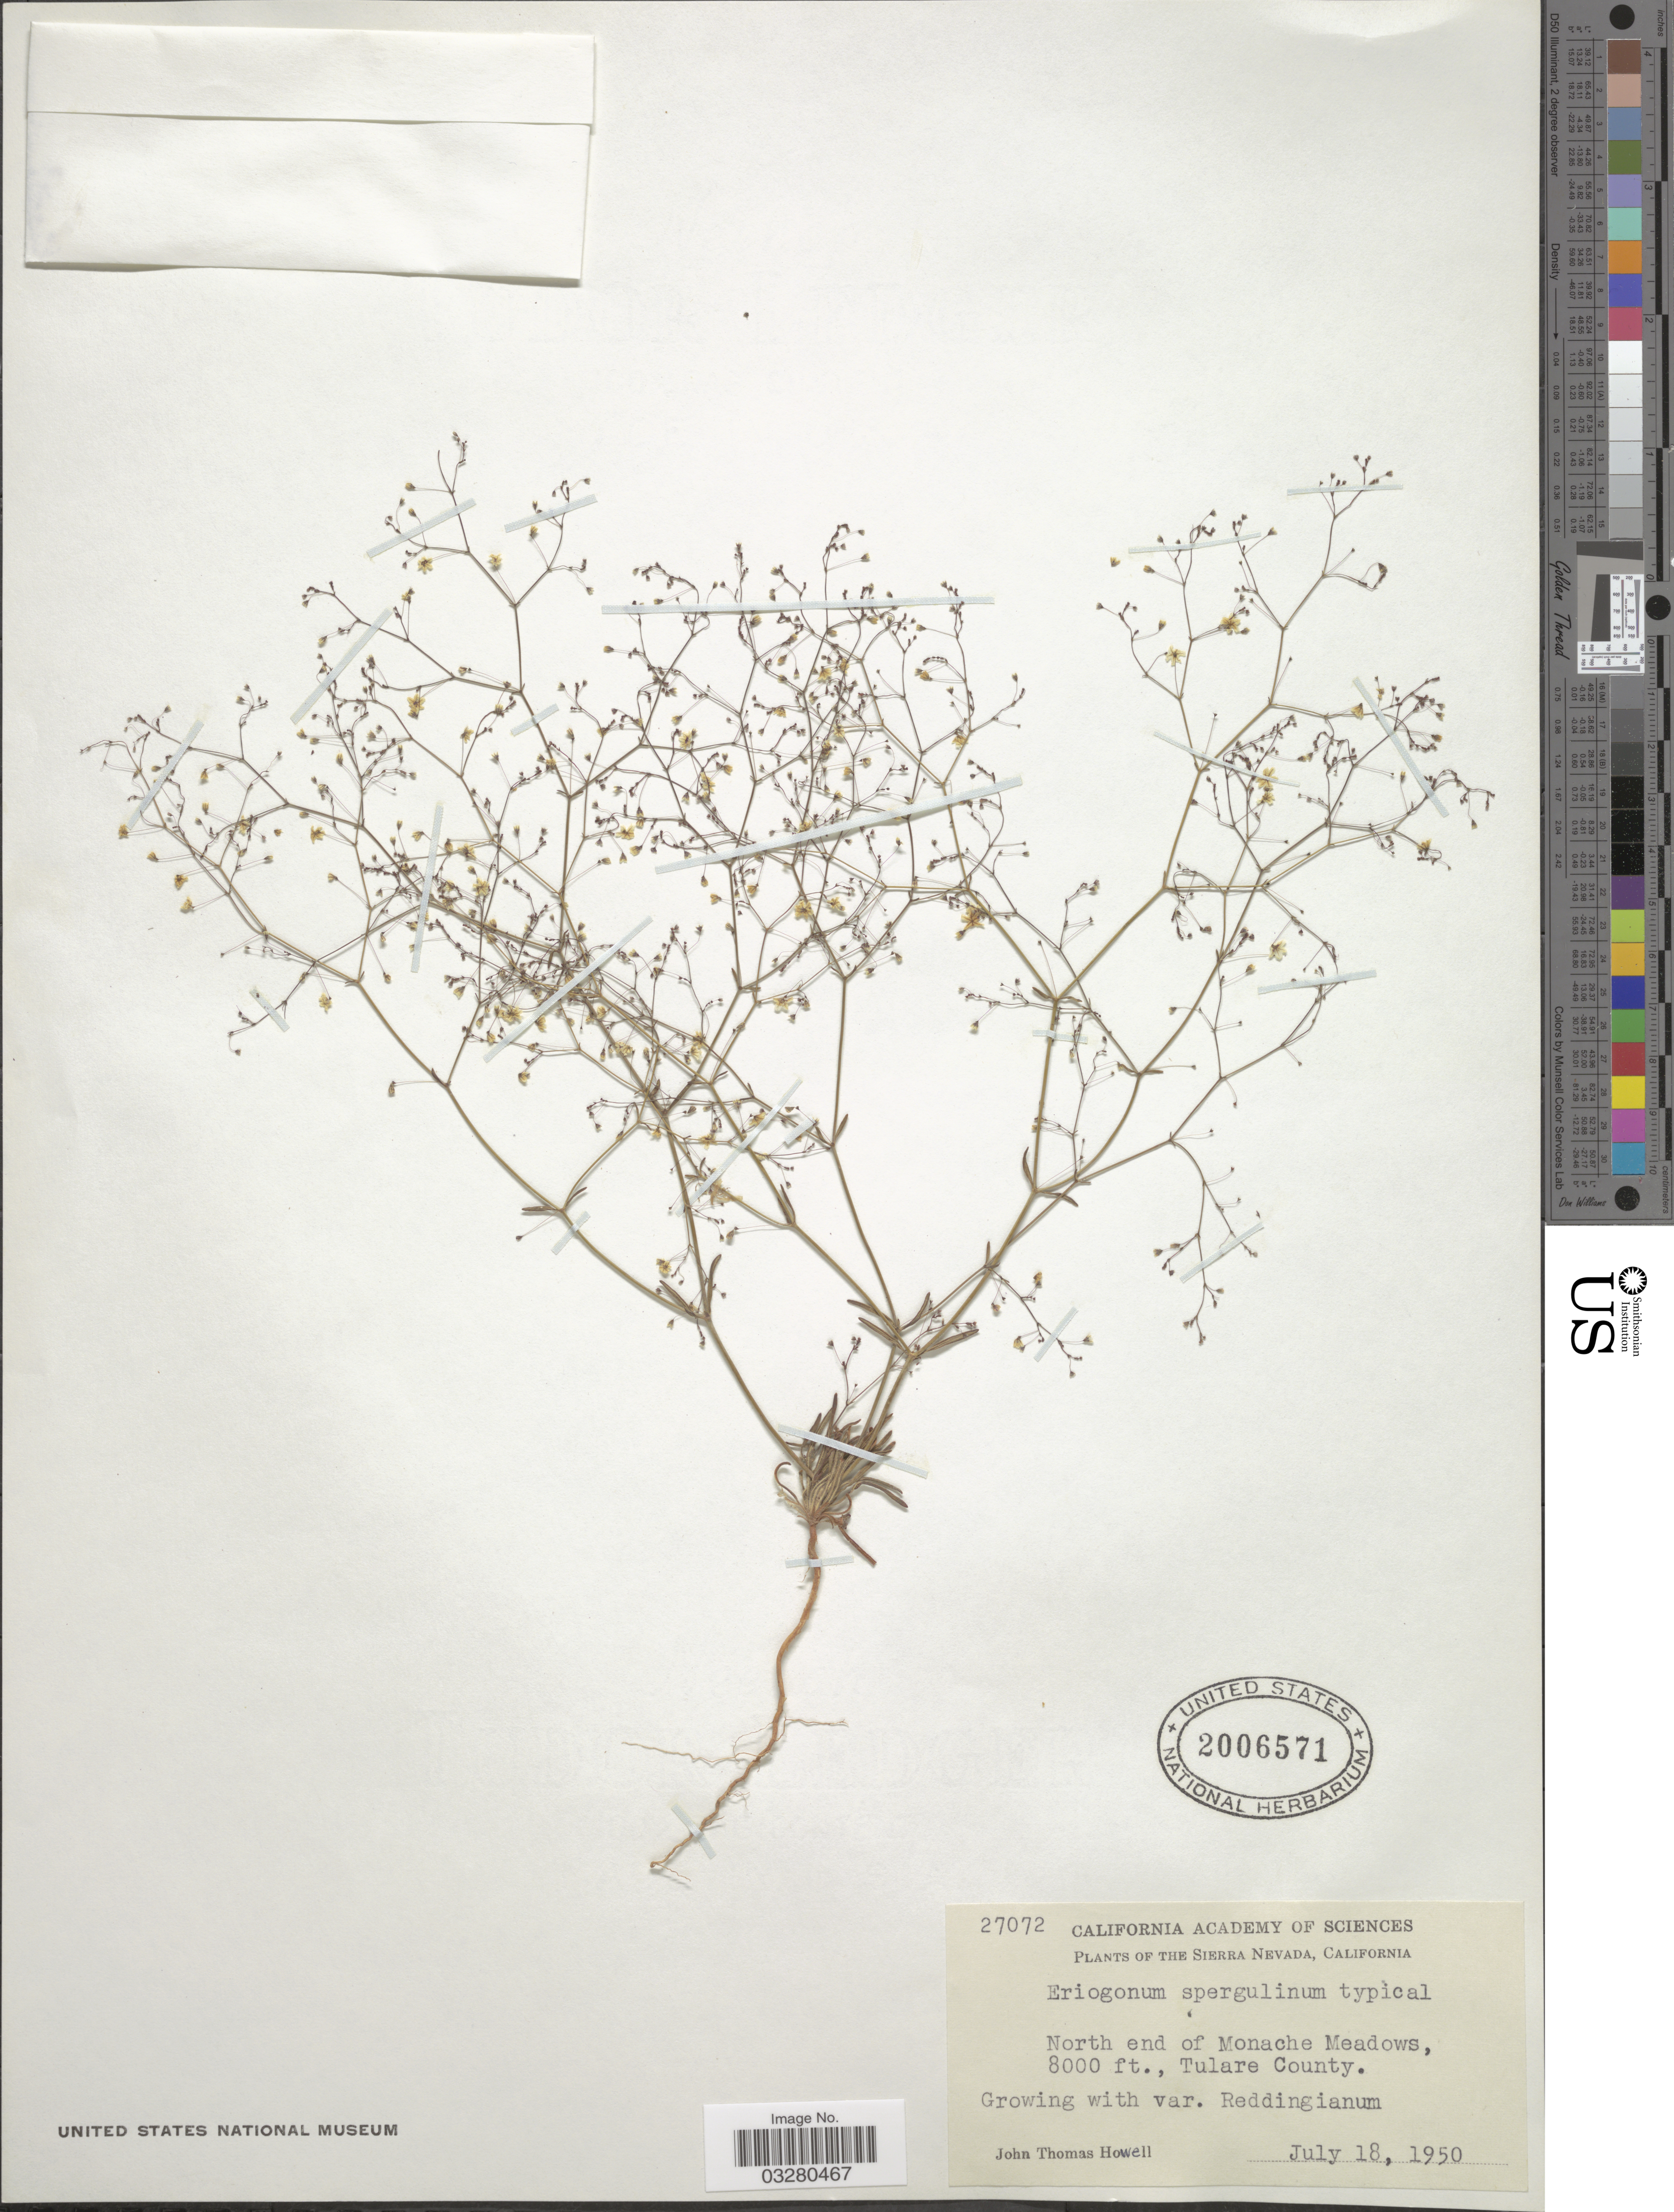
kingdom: Plantae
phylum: Tracheophyta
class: Magnoliopsida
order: Caryophyllales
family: Polygonaceae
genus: Eriogonum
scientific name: Eriogonum spergulinum var. spergulinum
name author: A. Gray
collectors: J. T. Howell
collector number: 27072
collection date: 1950-07-19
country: United States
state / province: California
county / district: Tulare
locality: The Sierra Nevada. North end of Monache Meadows, Tulare County.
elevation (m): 2438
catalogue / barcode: US 2006571